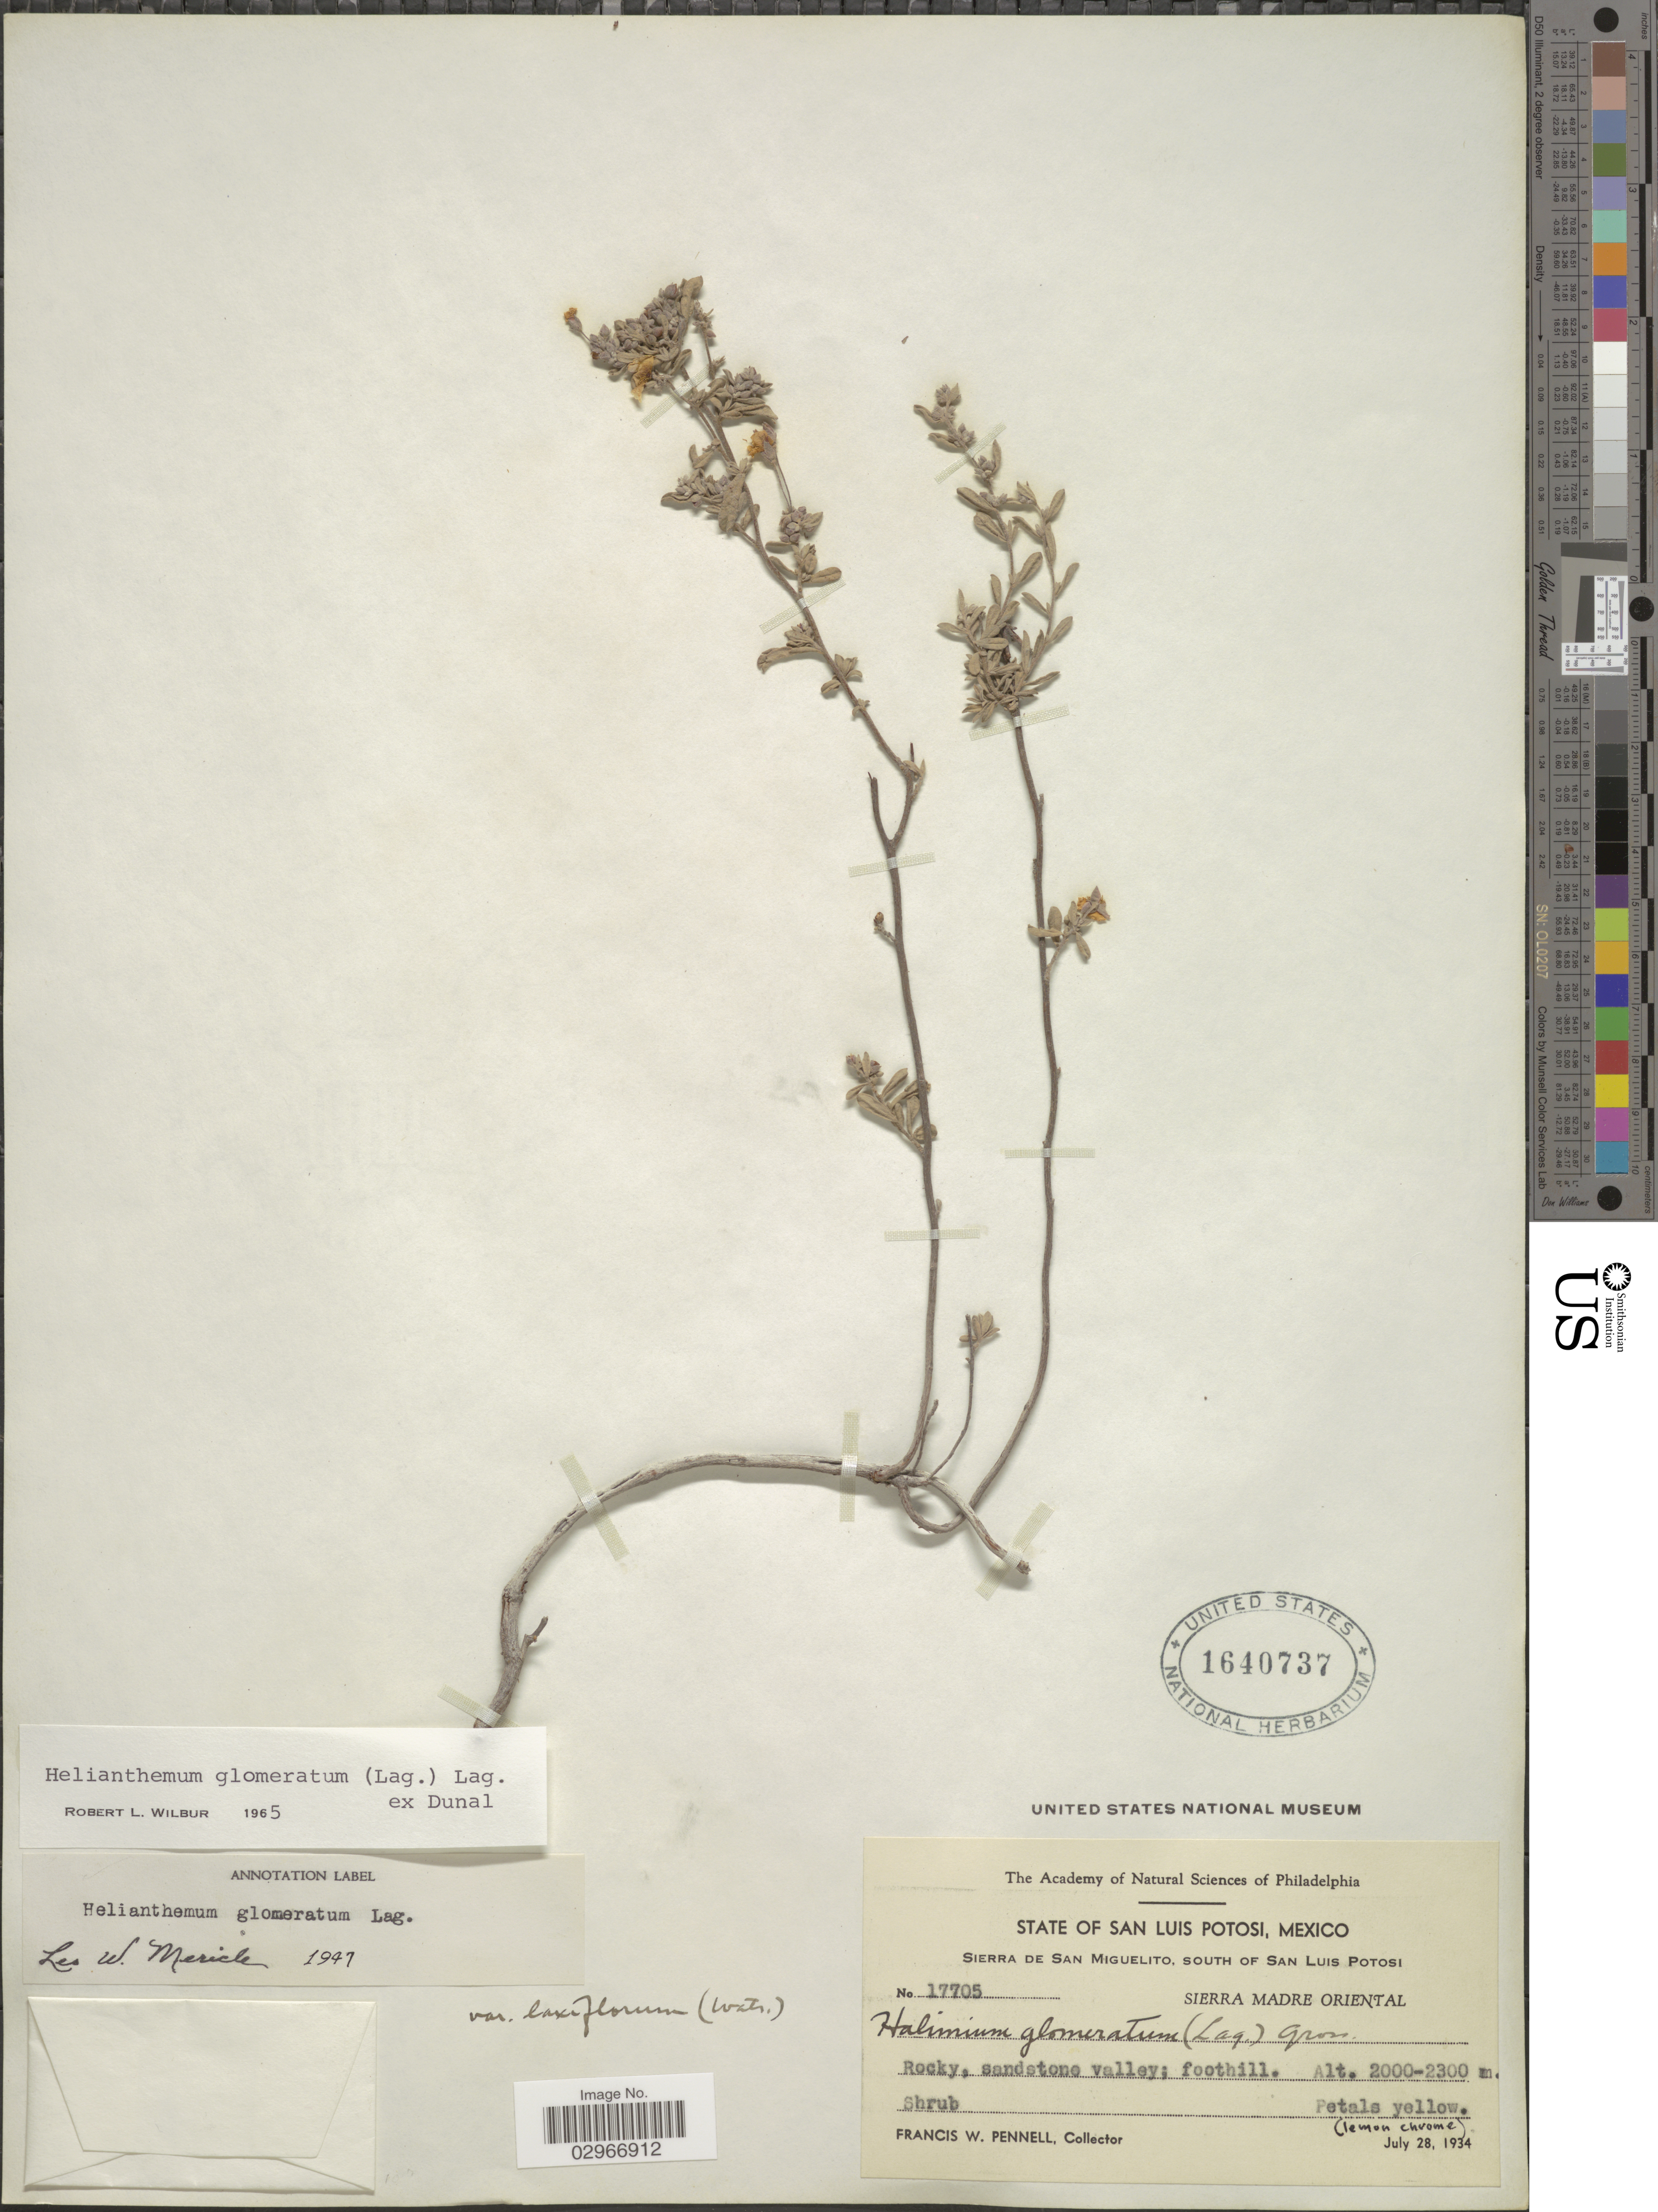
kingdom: Plantae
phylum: Tracheophyta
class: Magnoliopsida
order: Malvales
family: Cistaceae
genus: Helianthemum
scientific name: Helianthemum glomeratum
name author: (Lag.) Lag. ex Dunal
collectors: F. W. Pennell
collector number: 17705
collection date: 1934-07-28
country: Mexico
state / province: San Luis Potosí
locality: Sierra de San Miguelito, south of San Luis Potosi. Sierra Madre Oriental.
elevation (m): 2000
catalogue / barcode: US 1640737